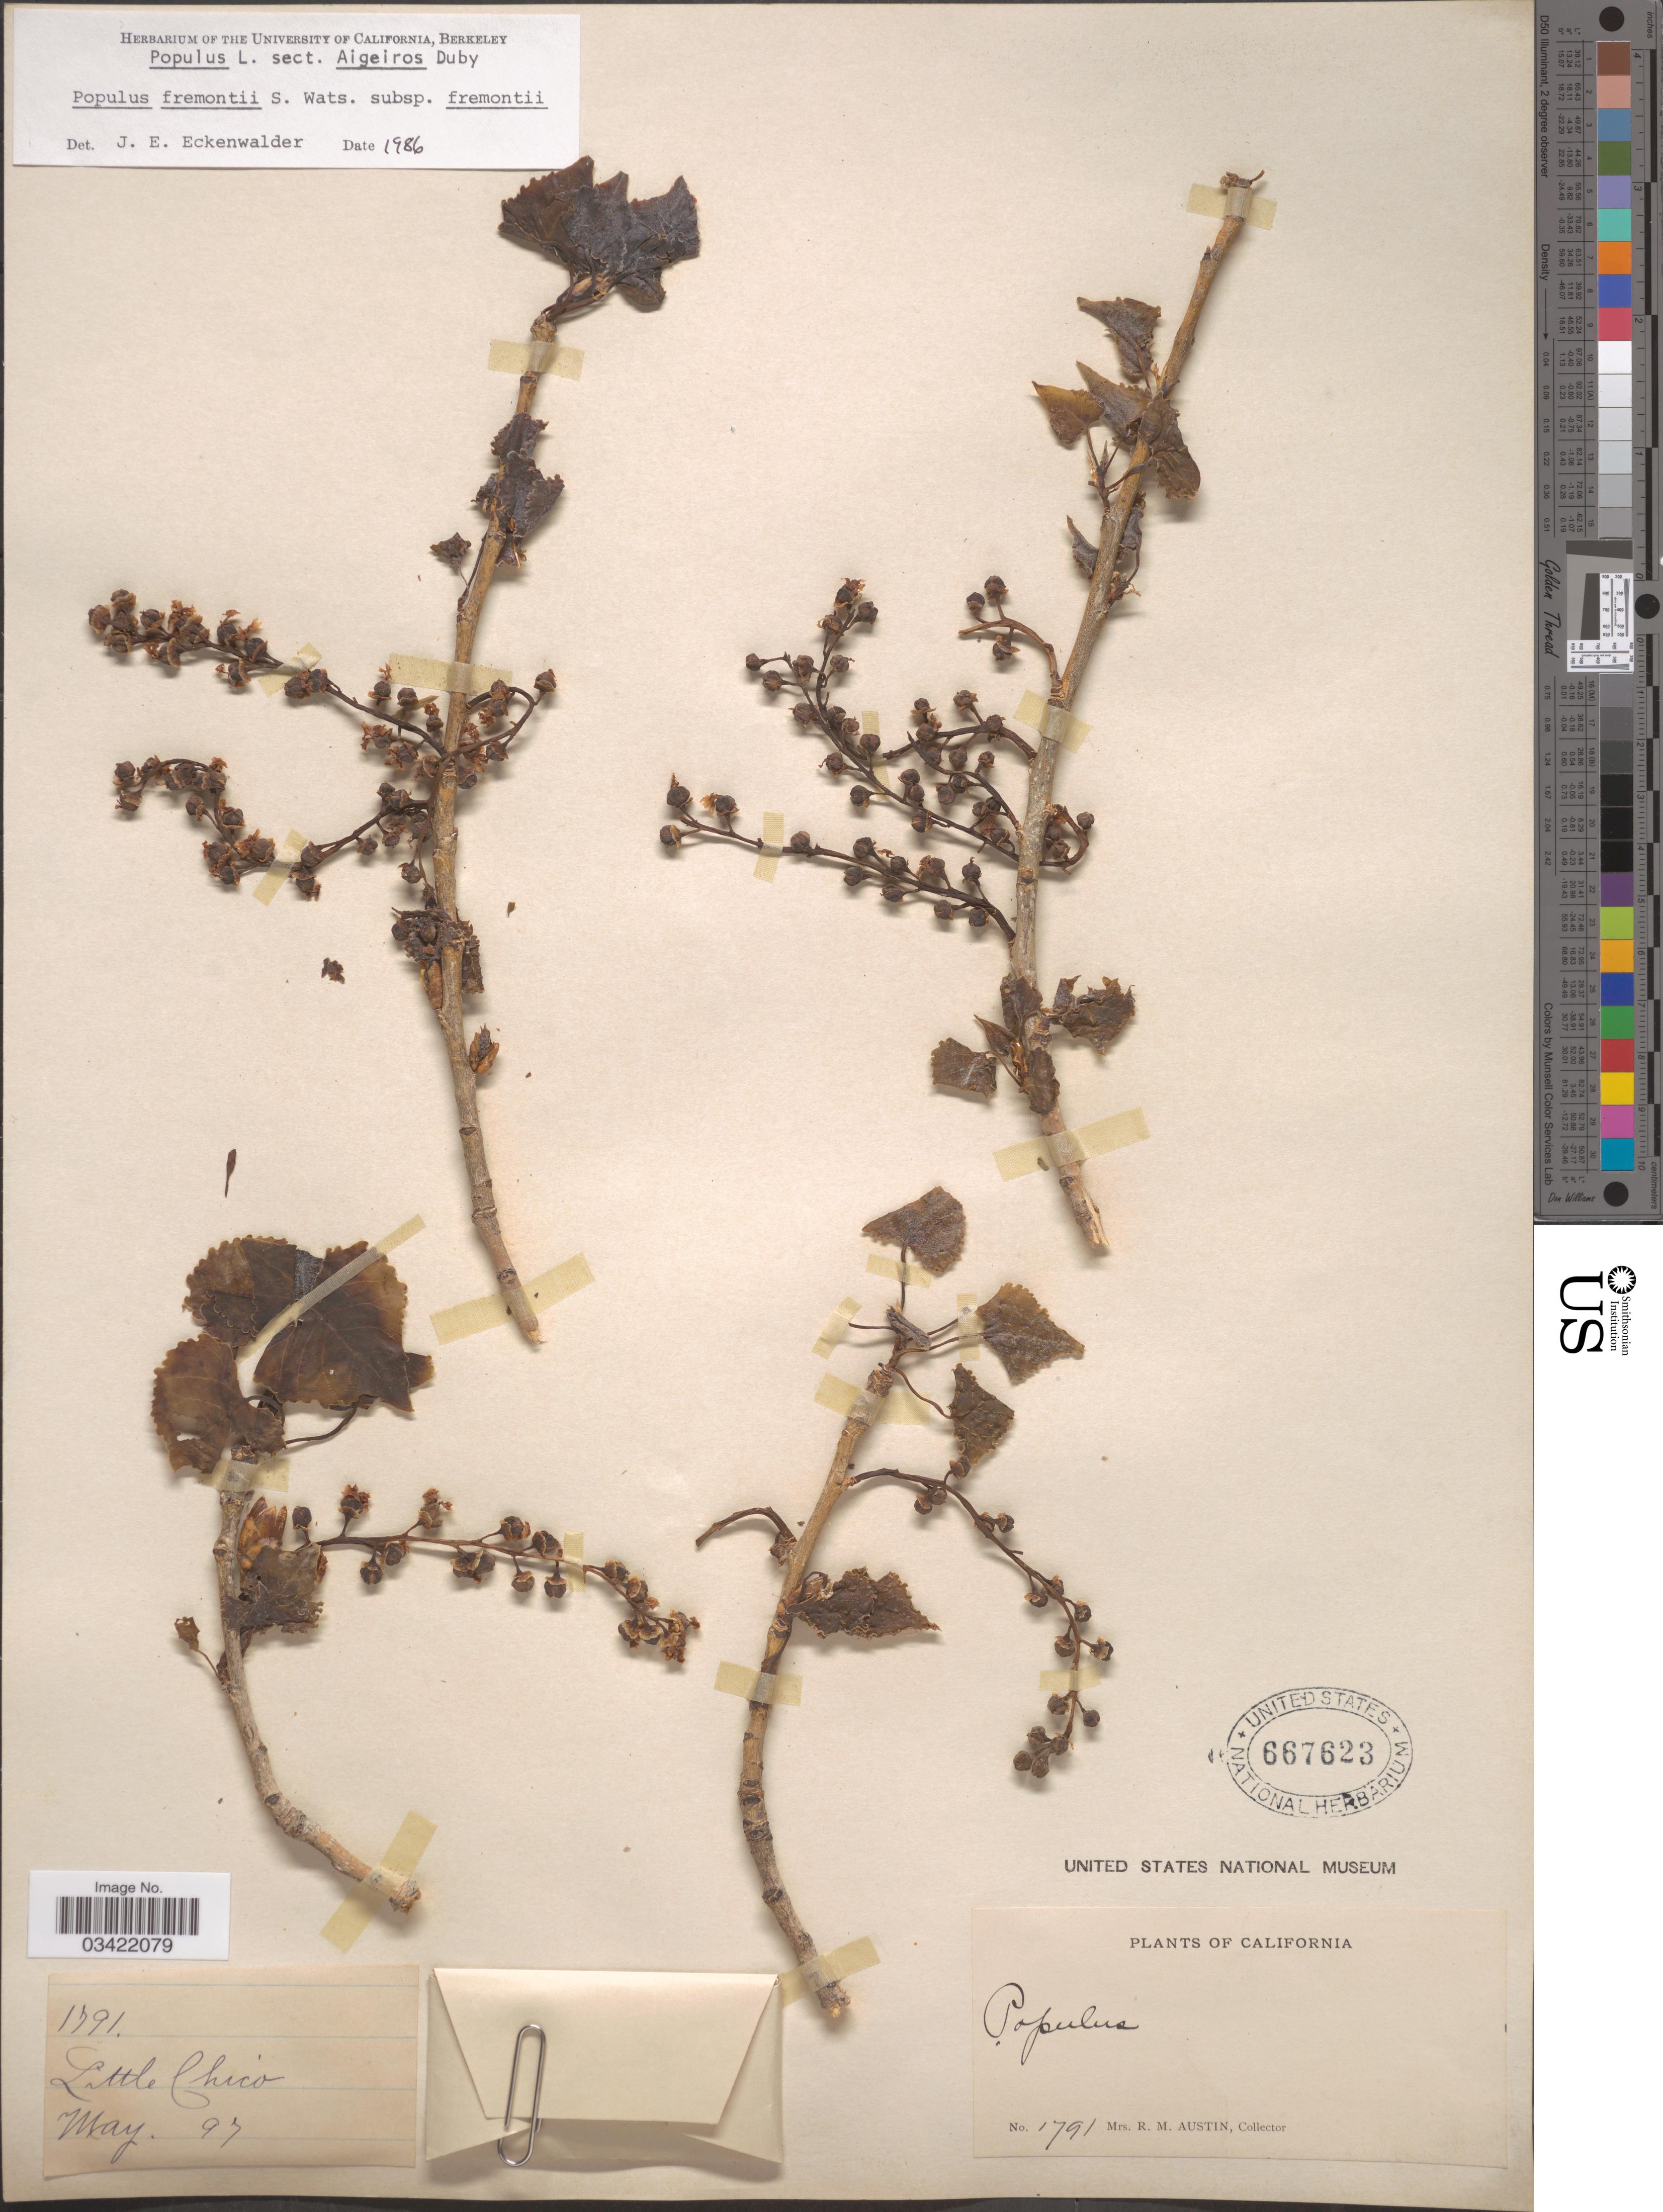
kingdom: Plantae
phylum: Tracheophyta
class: Magnoliopsida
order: Malpighiales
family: Salicaceae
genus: Populus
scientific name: Populus fremontii subsp. fremontii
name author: S. Watson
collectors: R. Austin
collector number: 1791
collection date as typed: Transcribed d/m/y: /5/97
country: United States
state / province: California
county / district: Butte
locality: Little Chico.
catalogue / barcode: US 667623